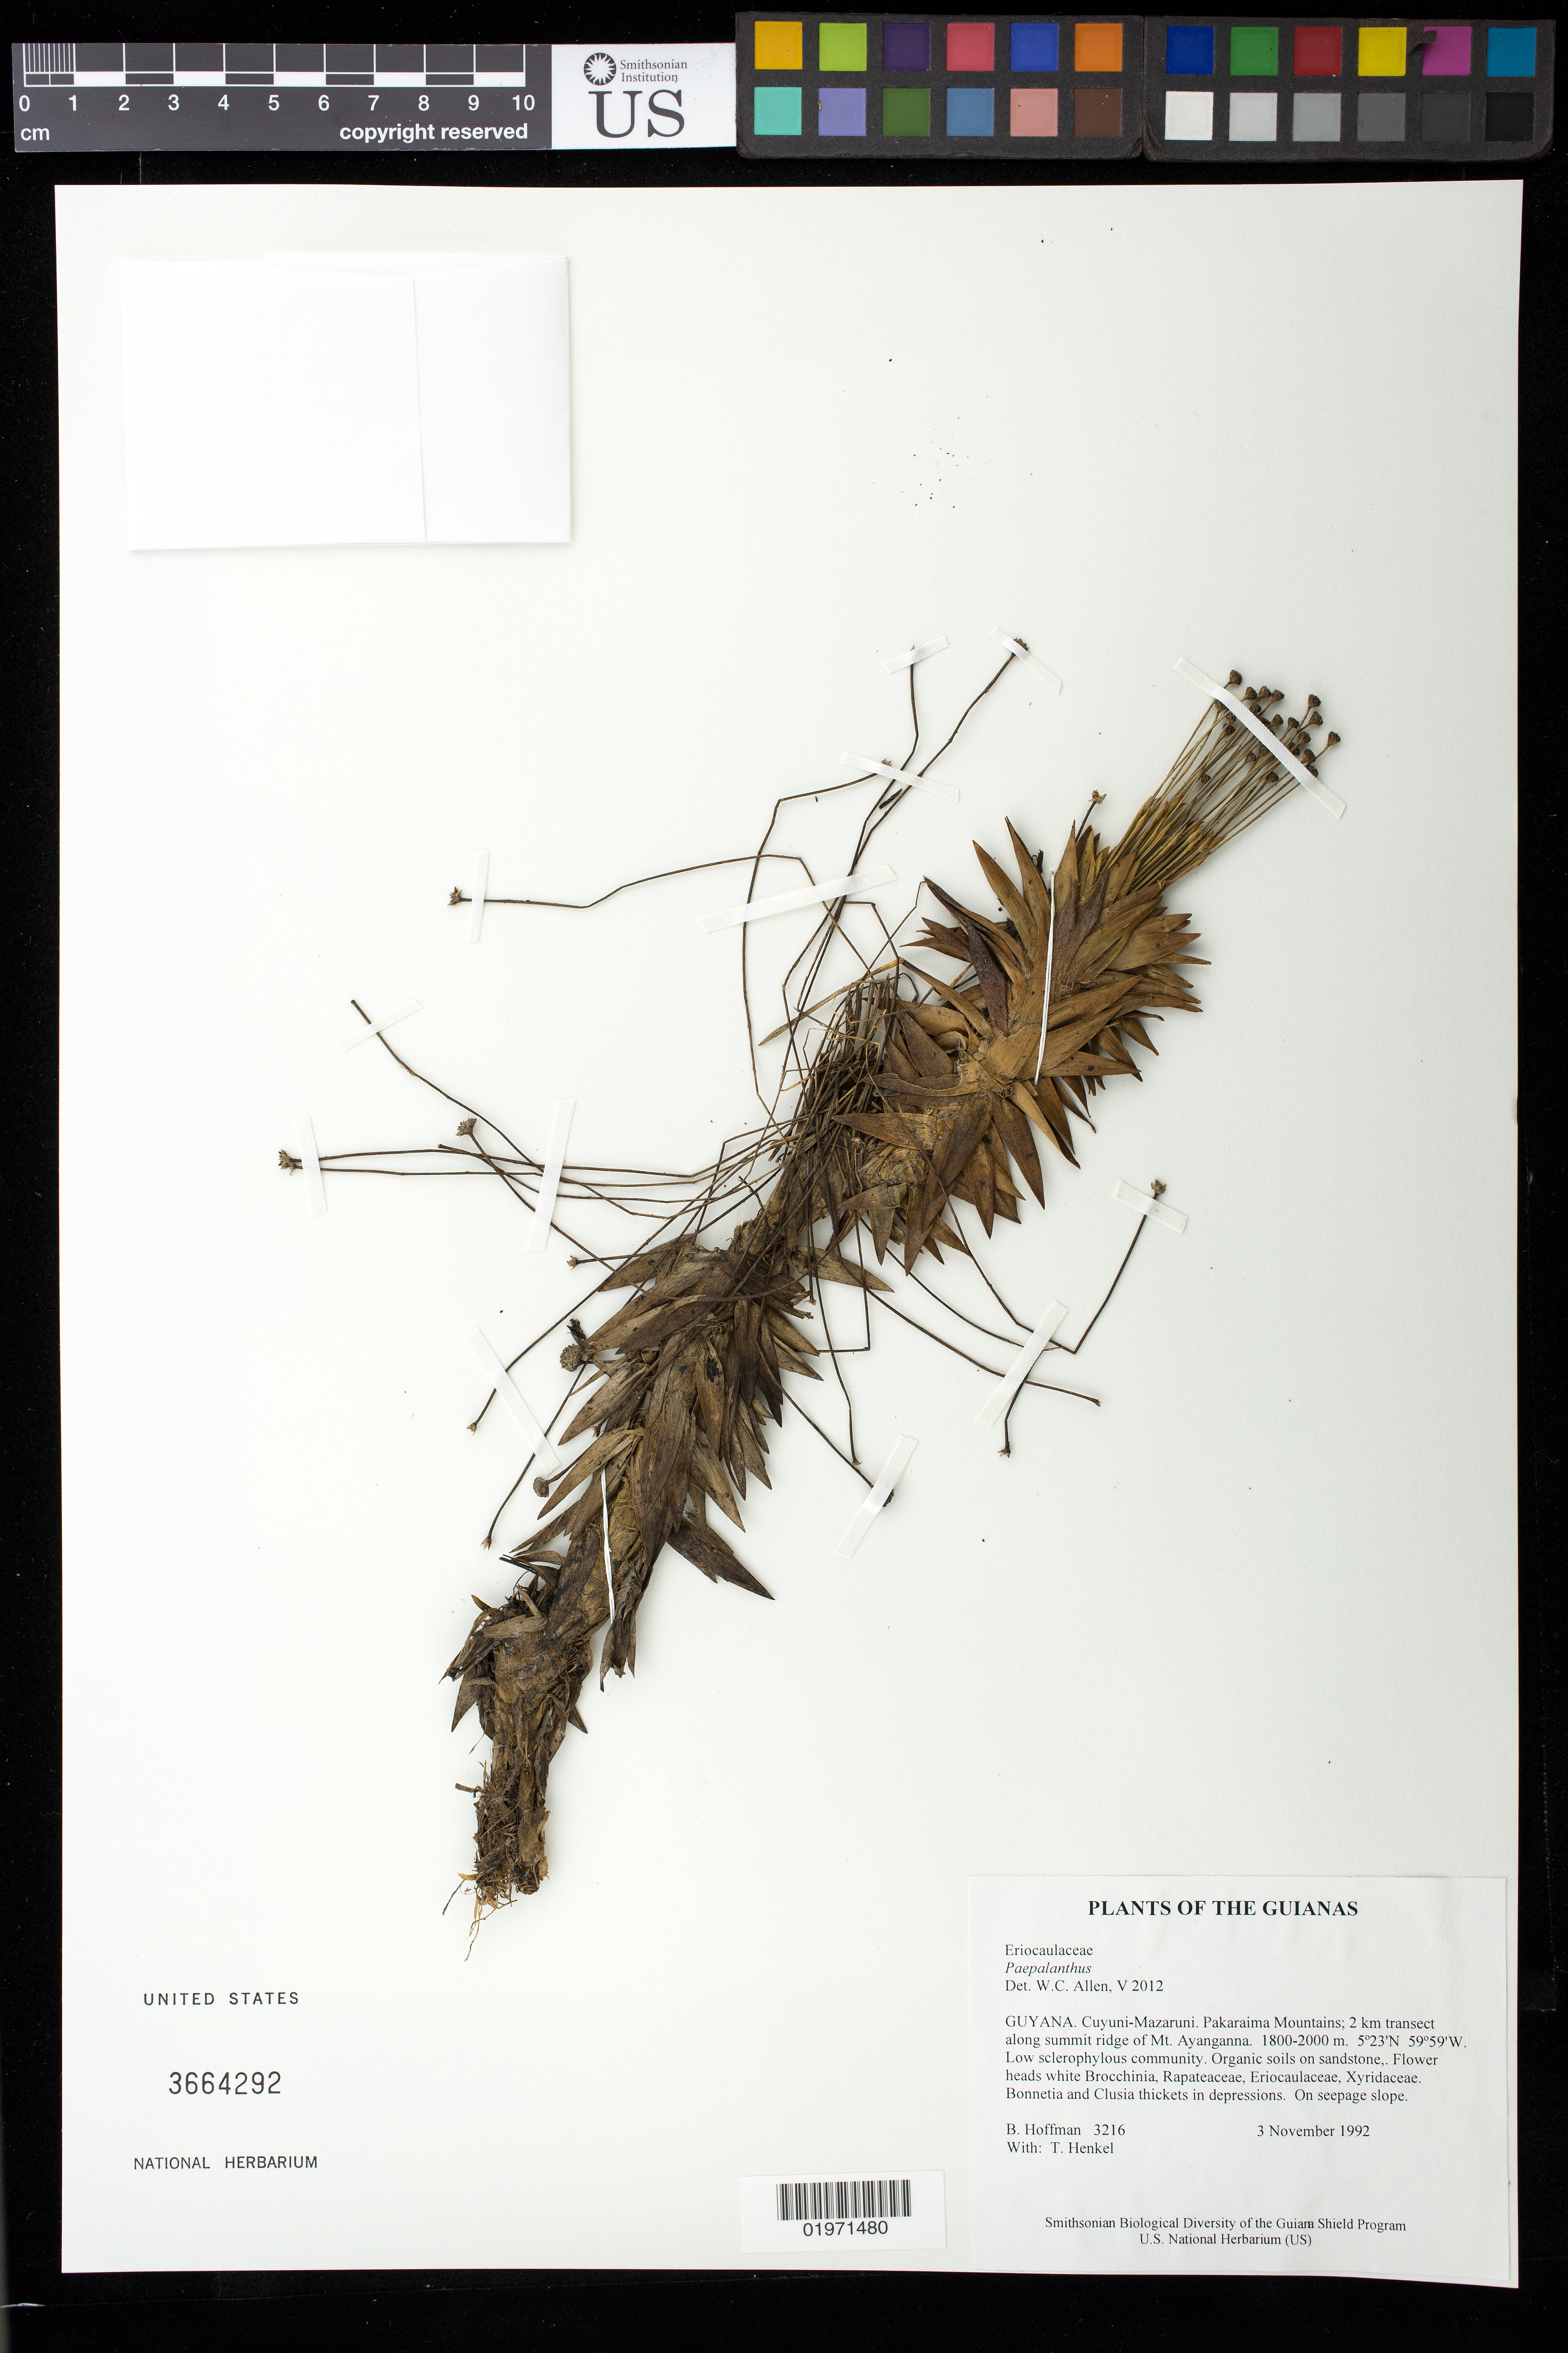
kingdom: Plantae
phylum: Tracheophyta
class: Liliopsida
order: Poales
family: Eriocaulaceae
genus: Paepalanthus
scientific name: Paepalanthus sp.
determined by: Allen, W. C., (UNITED STATES)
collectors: B. Hoffman & T. Henkel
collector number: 3216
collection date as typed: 3 November 1992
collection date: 1992-11-03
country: Guyana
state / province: Cuyuni-Mazaruni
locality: Pakaraima Mountains; 2 km transect along summit ridge of Mt. Ayanganna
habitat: Low sclerophylous community. Organic soils on sandstone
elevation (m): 1800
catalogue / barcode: US 3664292